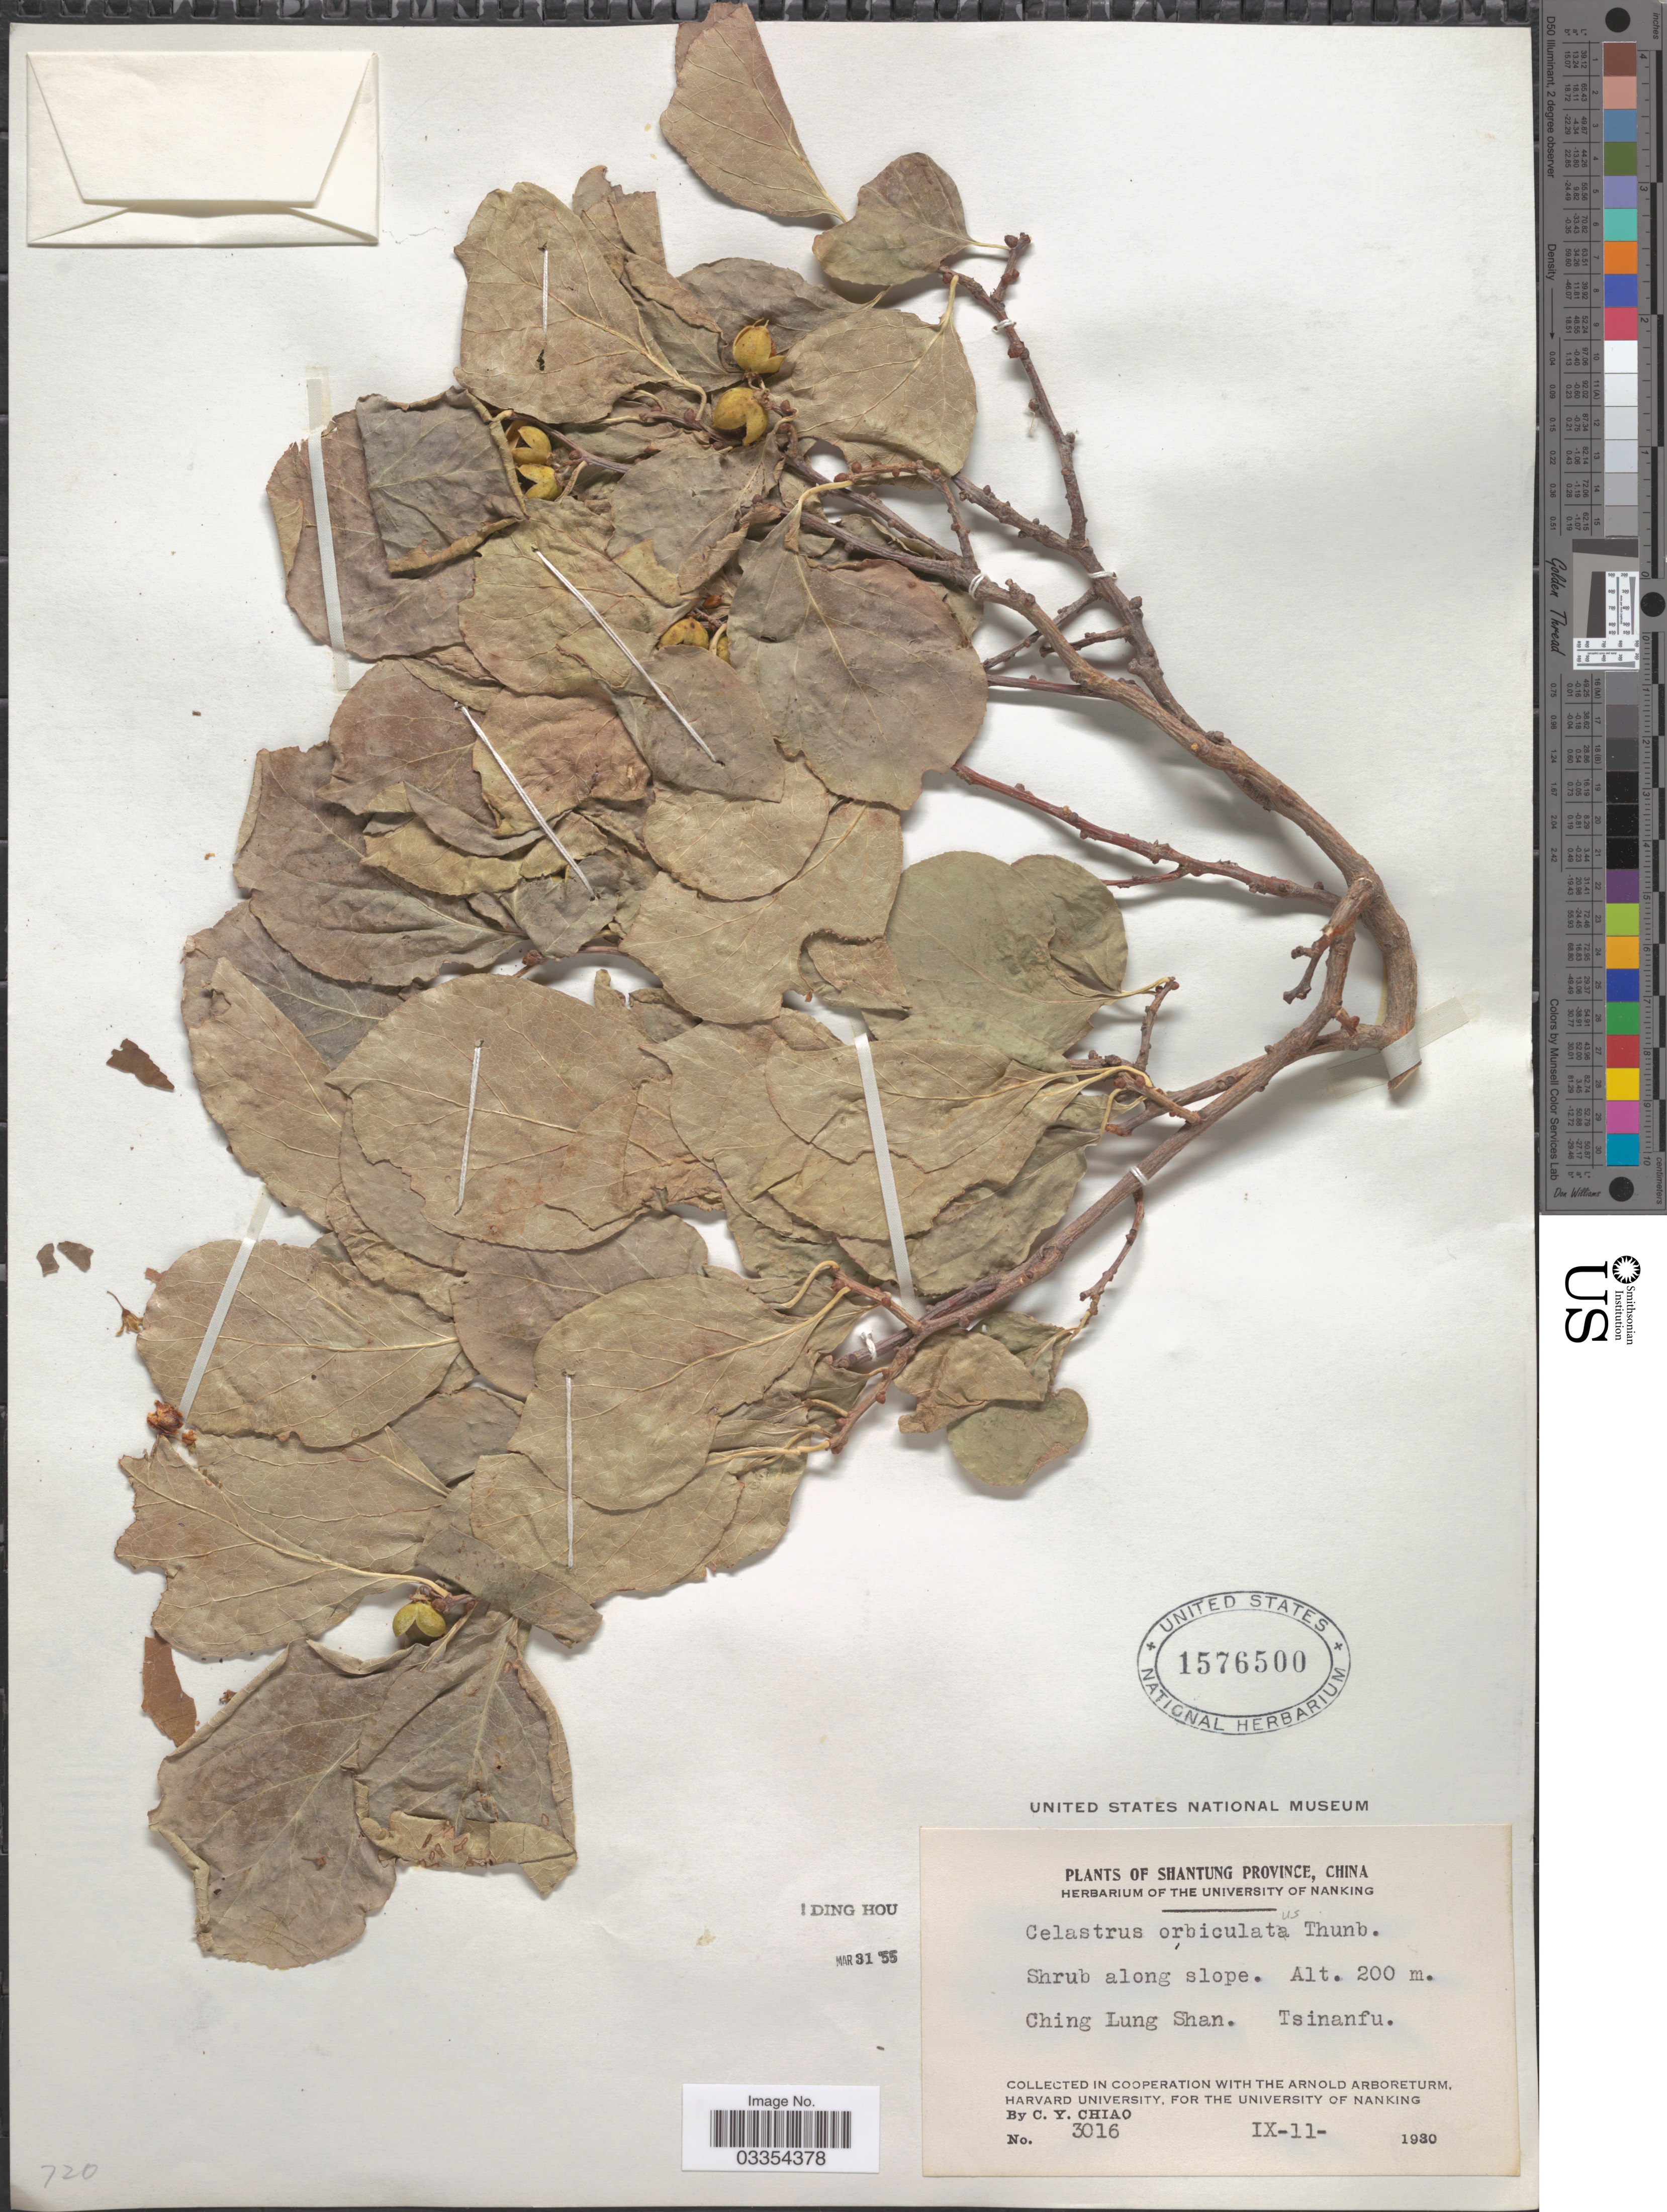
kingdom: Plantae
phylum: Tracheophyta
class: Magnoliopsida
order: Celastrales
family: Celastraceae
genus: Celastrus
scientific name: Celastrus orbiculatus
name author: Thunb.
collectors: C. Y. Chiao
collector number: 3016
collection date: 1930-09-11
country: China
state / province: Shandong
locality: Shantung Province. Ching Lung Shan. Tsinanfu.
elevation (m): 200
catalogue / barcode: US 1576500